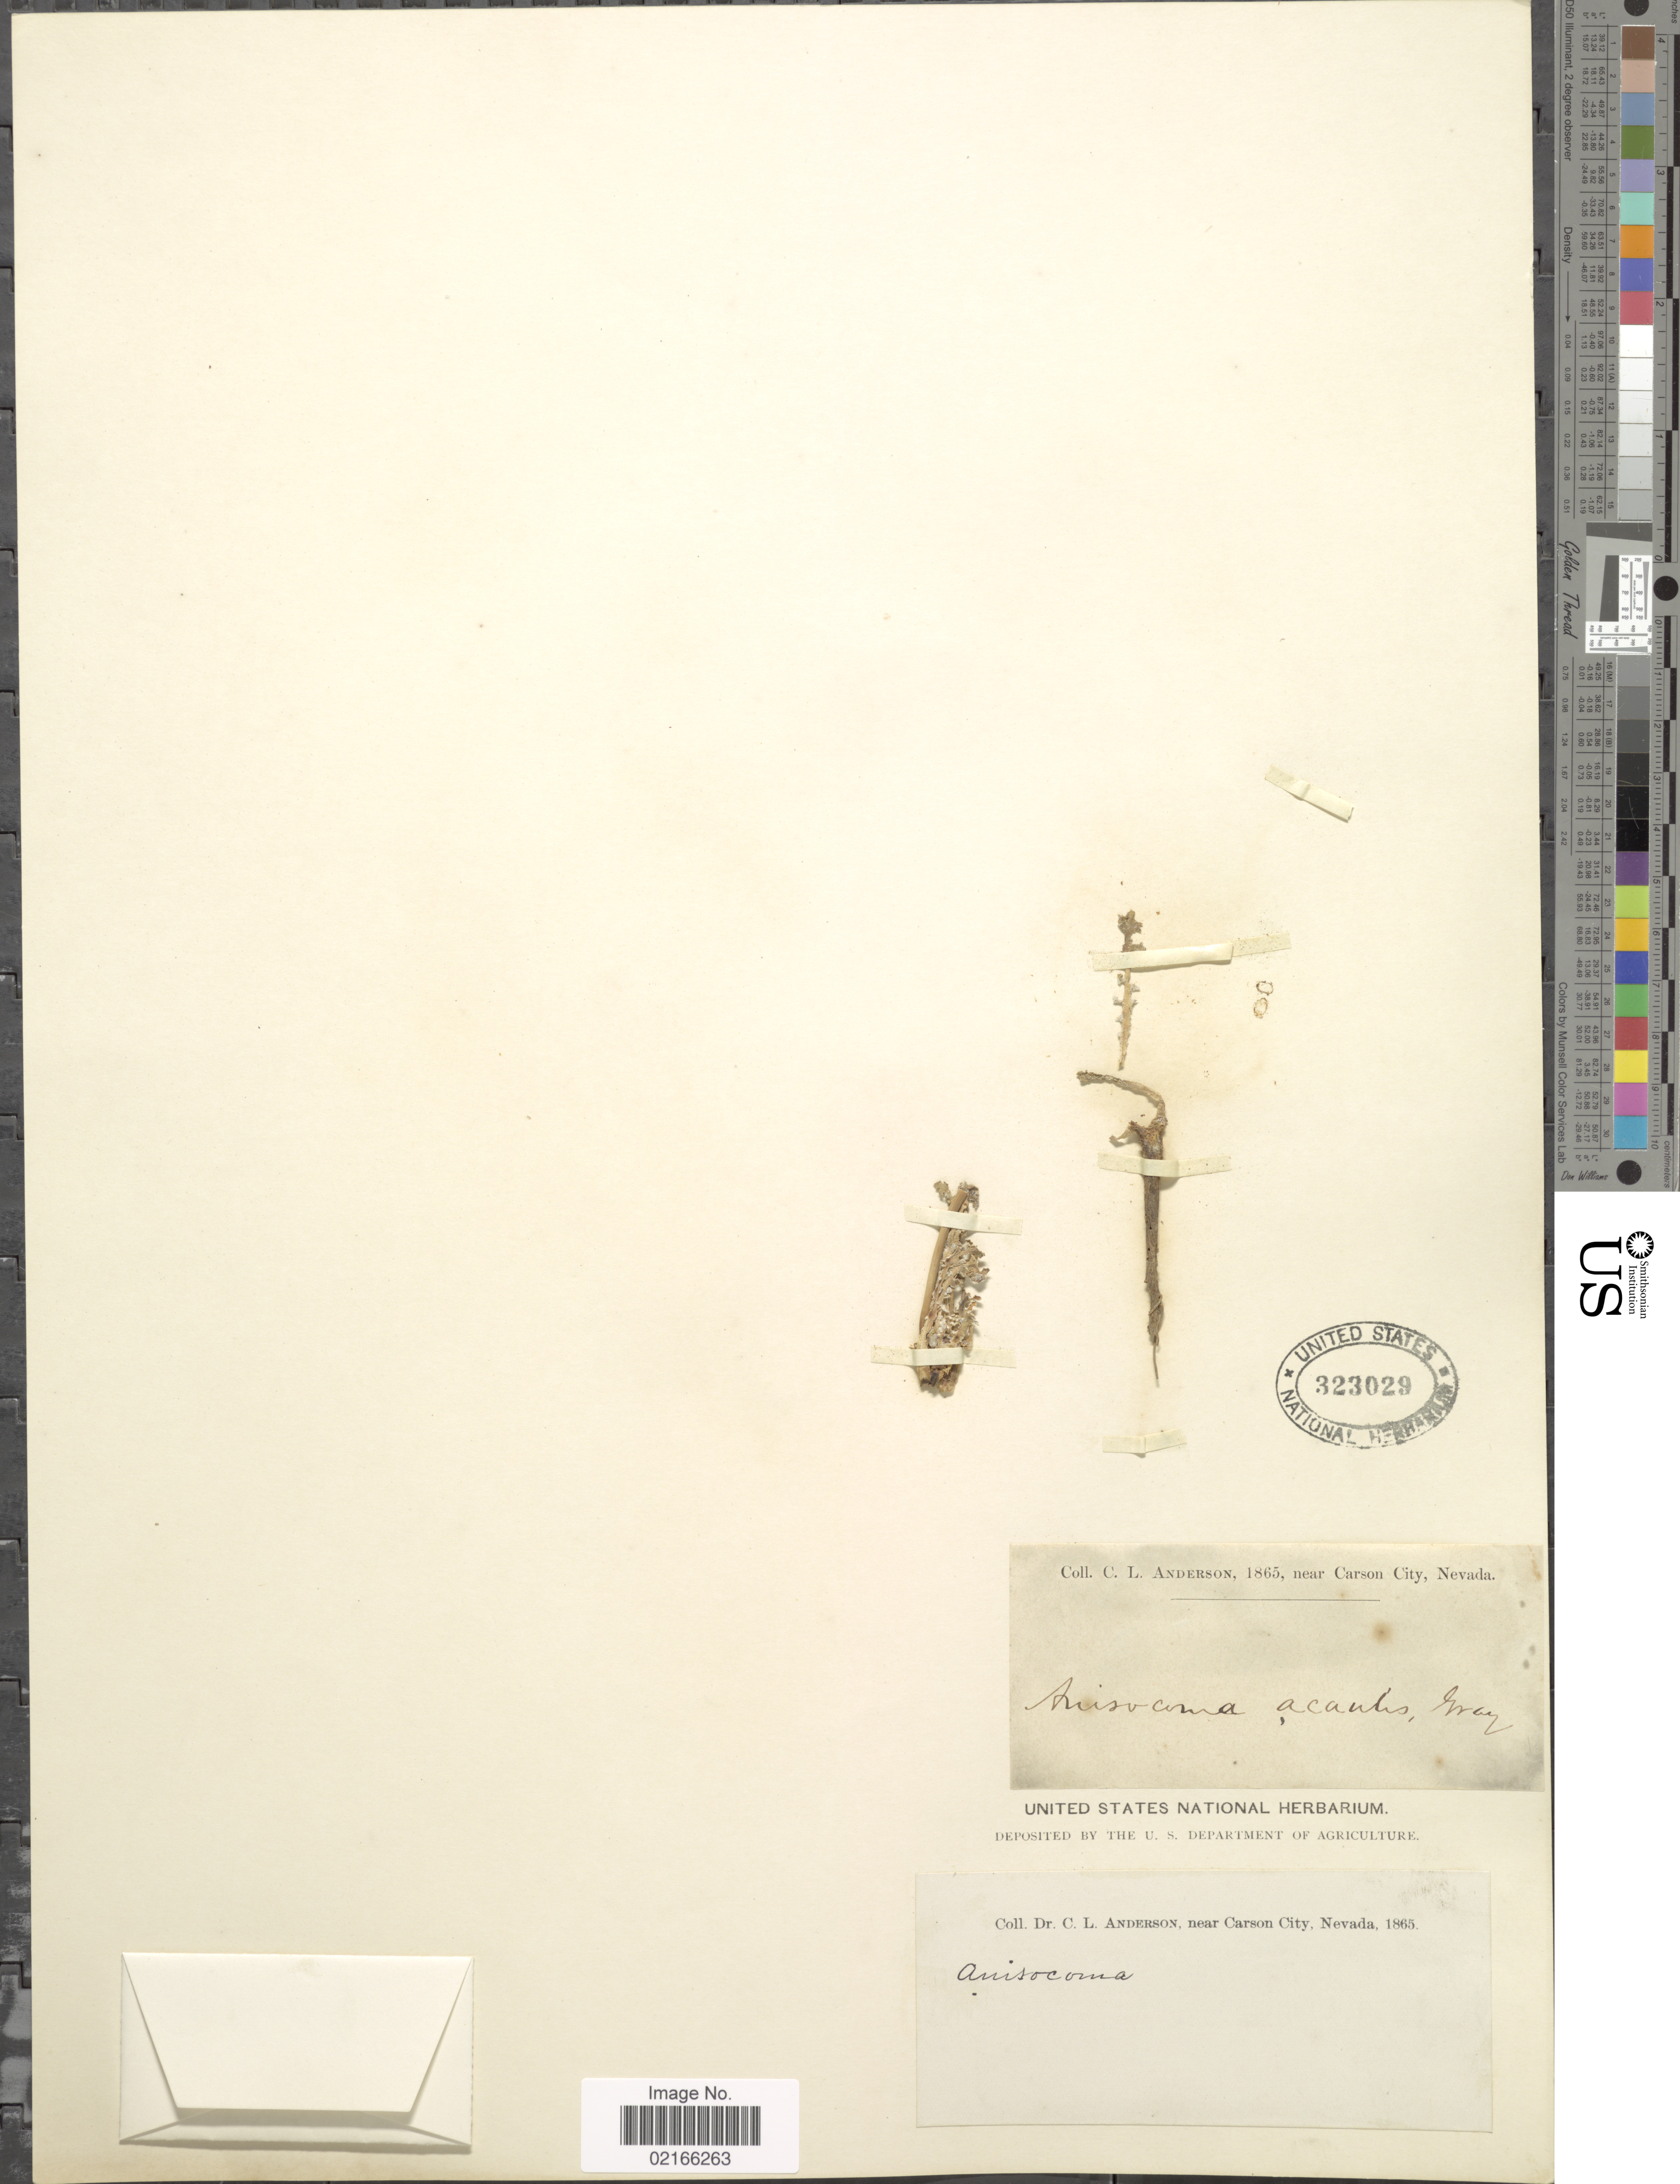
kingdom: Plantae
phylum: Tracheophyta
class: Magnoliopsida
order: Asterales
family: Asteraceae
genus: Anisocoma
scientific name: Anisocoma acaulis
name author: Torr. & A. Gray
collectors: C. L. Anderson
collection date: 1865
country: United States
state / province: Nevada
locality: Near Carson City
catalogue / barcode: US 323029